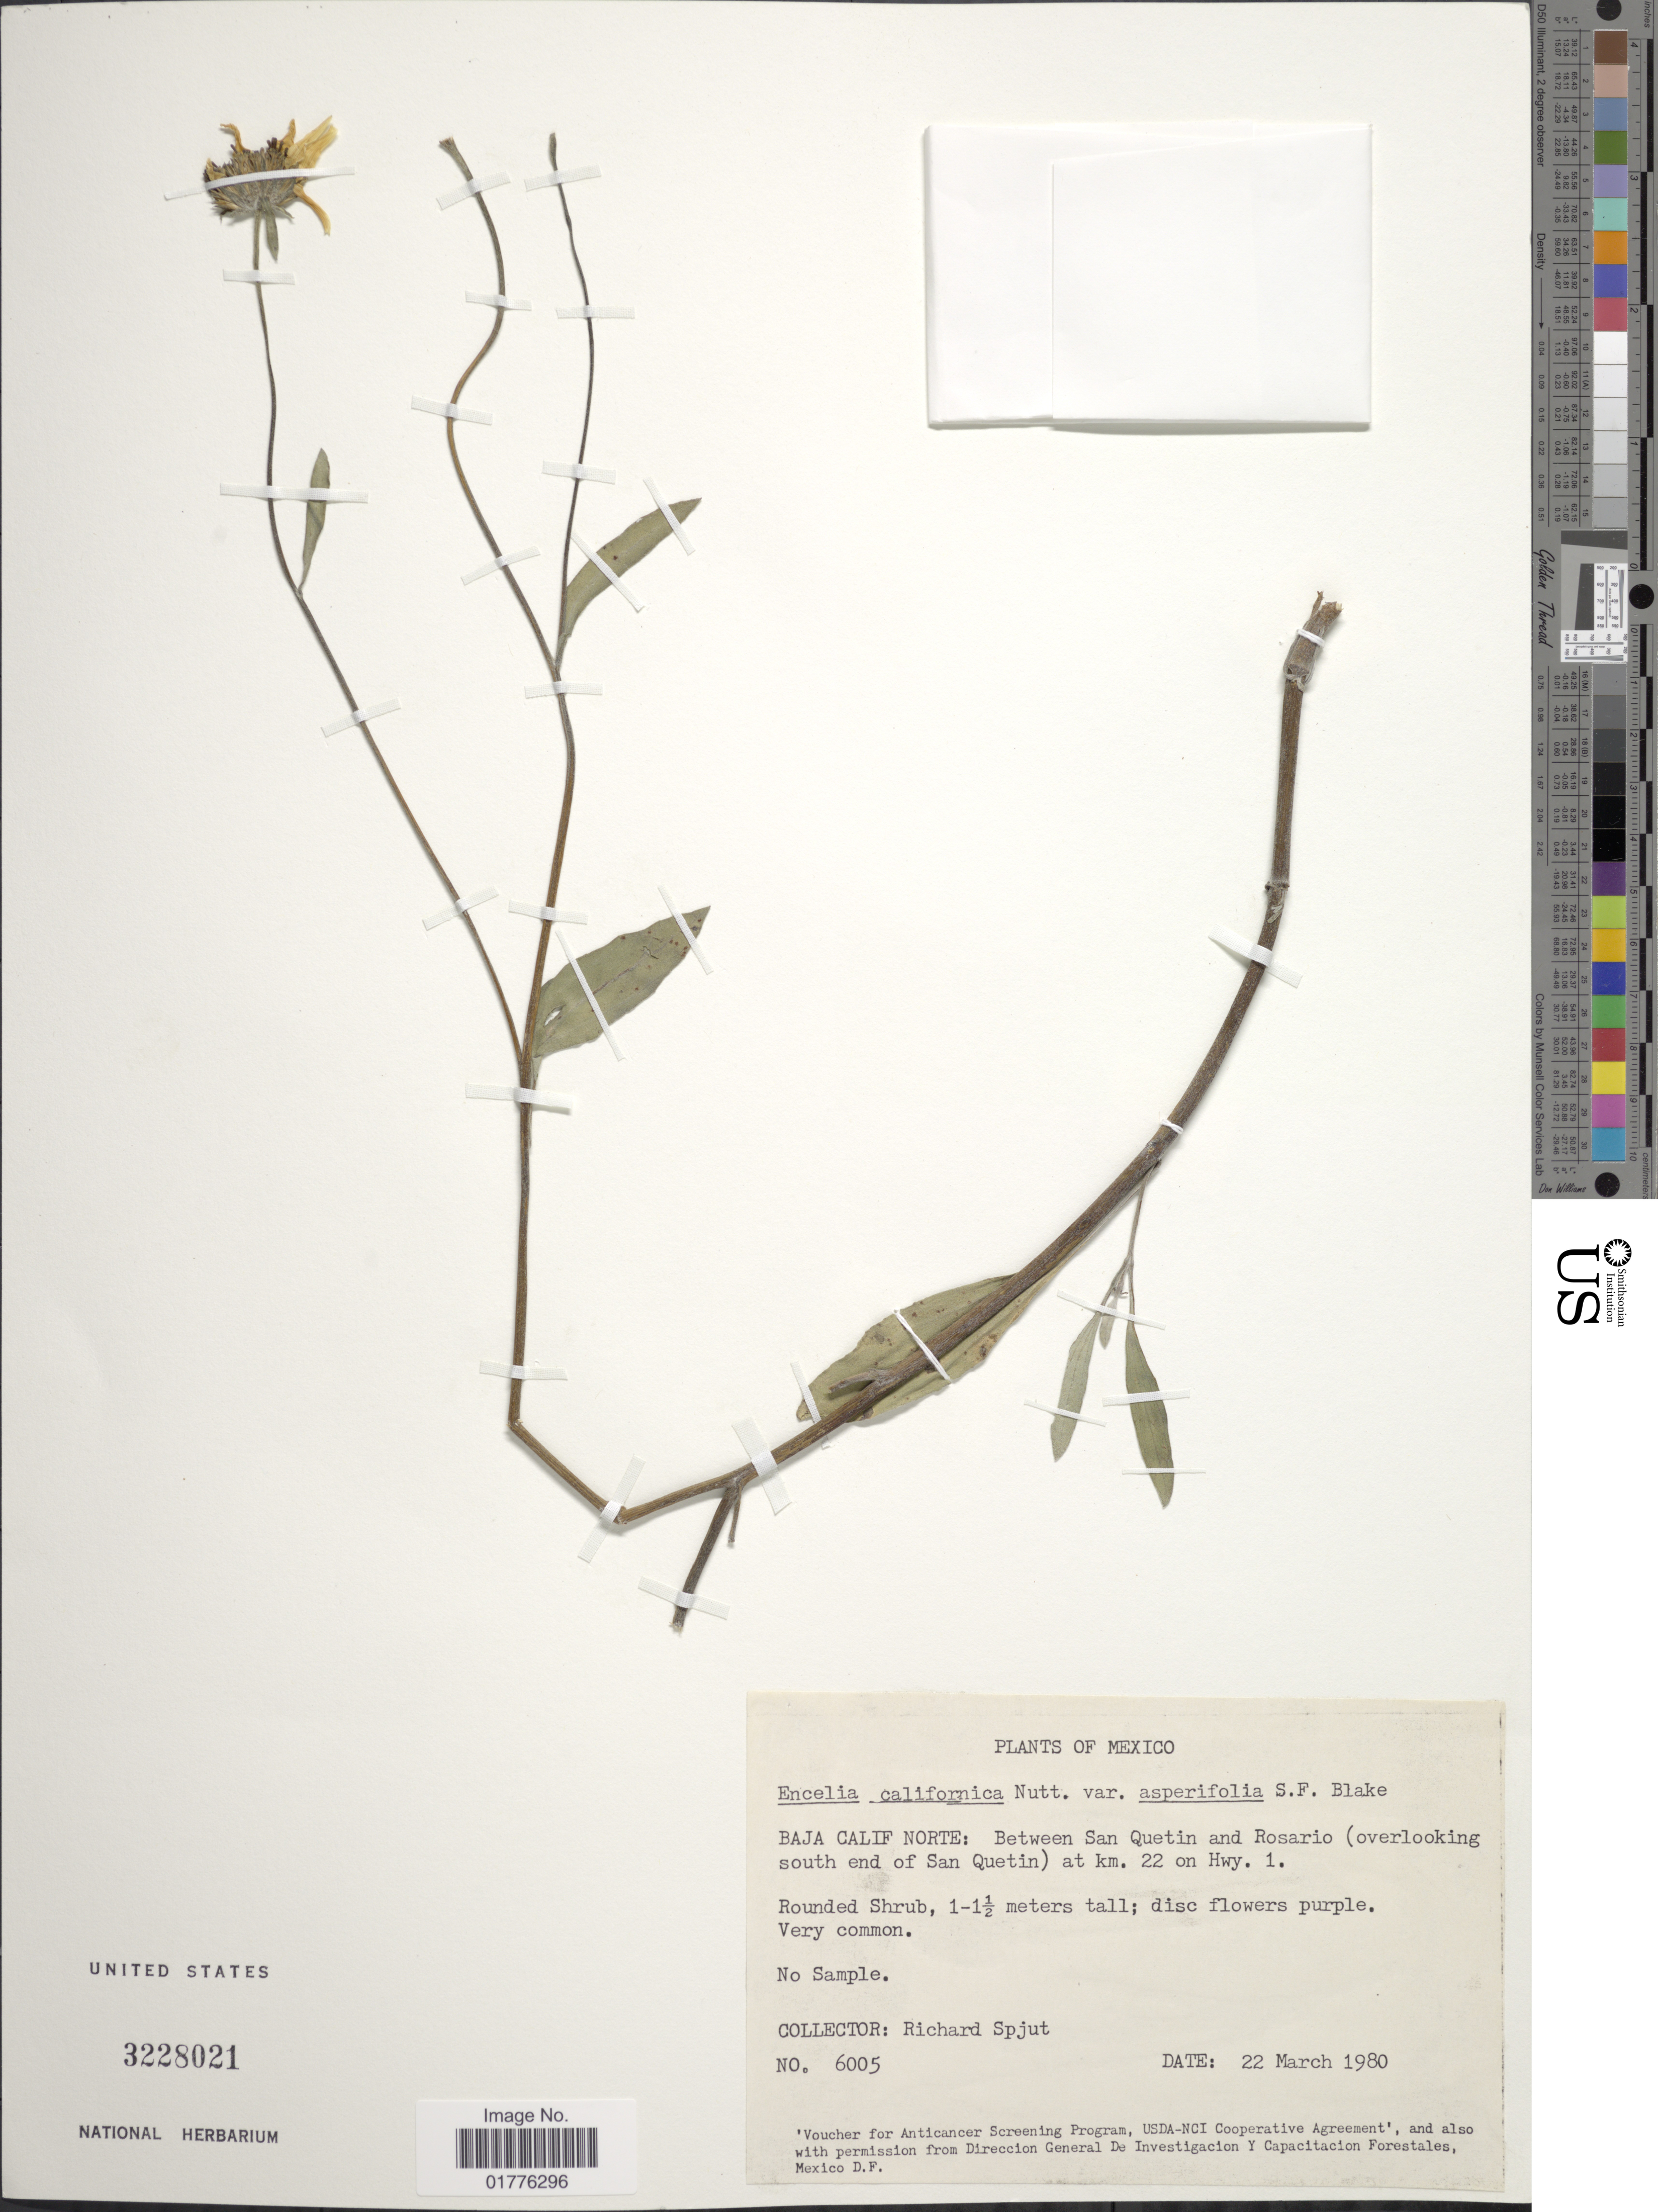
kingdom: Plantae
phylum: Tracheophyta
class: Magnoliopsida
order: Asterales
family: Asteraceae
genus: Encelia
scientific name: Encelia californica var. asperifolia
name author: S.F. Blake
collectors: R. Spjut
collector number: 6005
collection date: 1980-03-22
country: Mexico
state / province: Baja California Norte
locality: Between San Quetin and Rosario (overlooking south end of San Quetin) at km. 22 on Hwy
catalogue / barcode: US 3228021